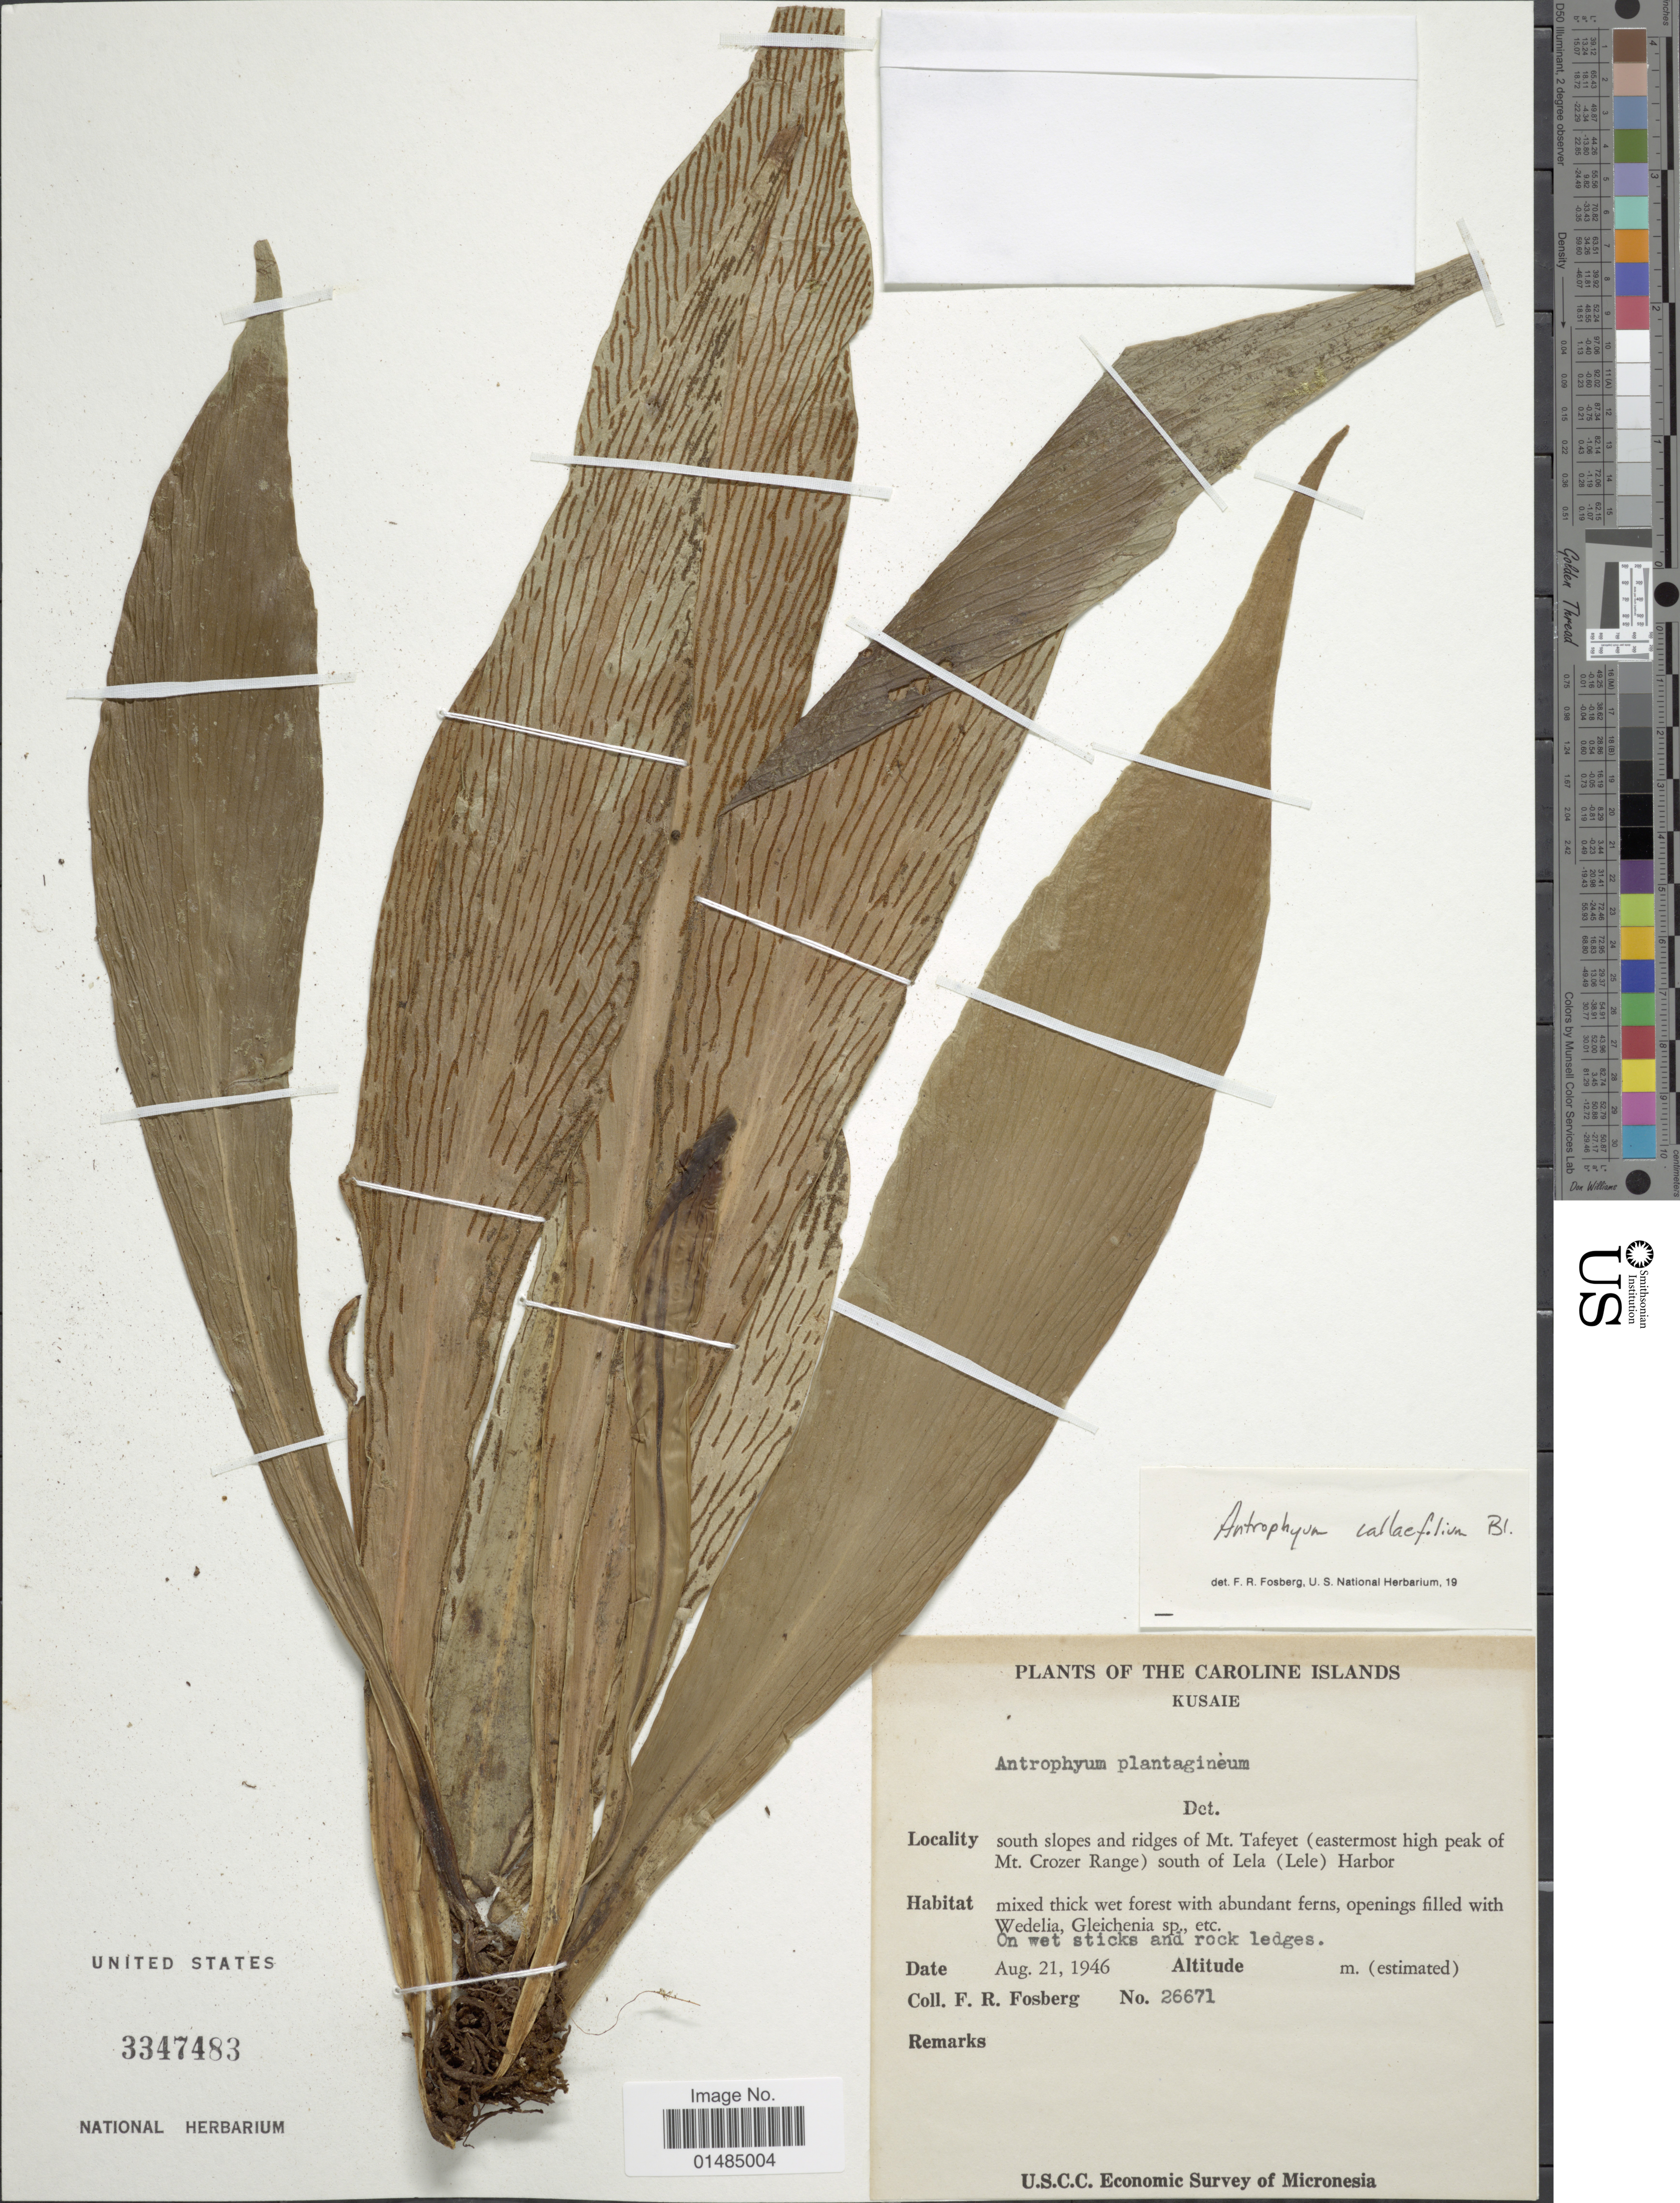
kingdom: Plantae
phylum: Tracheophyta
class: Polypodiopsida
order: Polypodiales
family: Pteridaceae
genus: Antrophyum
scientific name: Antrophyum callifolium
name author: Blume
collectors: F. R. Fosberg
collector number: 26671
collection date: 1946-08-21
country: Micronesia, Federated States of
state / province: Kosrae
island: Kosrae [Kusaie]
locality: The Caroline Islands, Kusaie, South slopes and ridges of Mt. Tafeyet (eastermost high peak of Mt. Crozer Range) south of Lela (Lele) Harbor.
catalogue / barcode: US 3347483